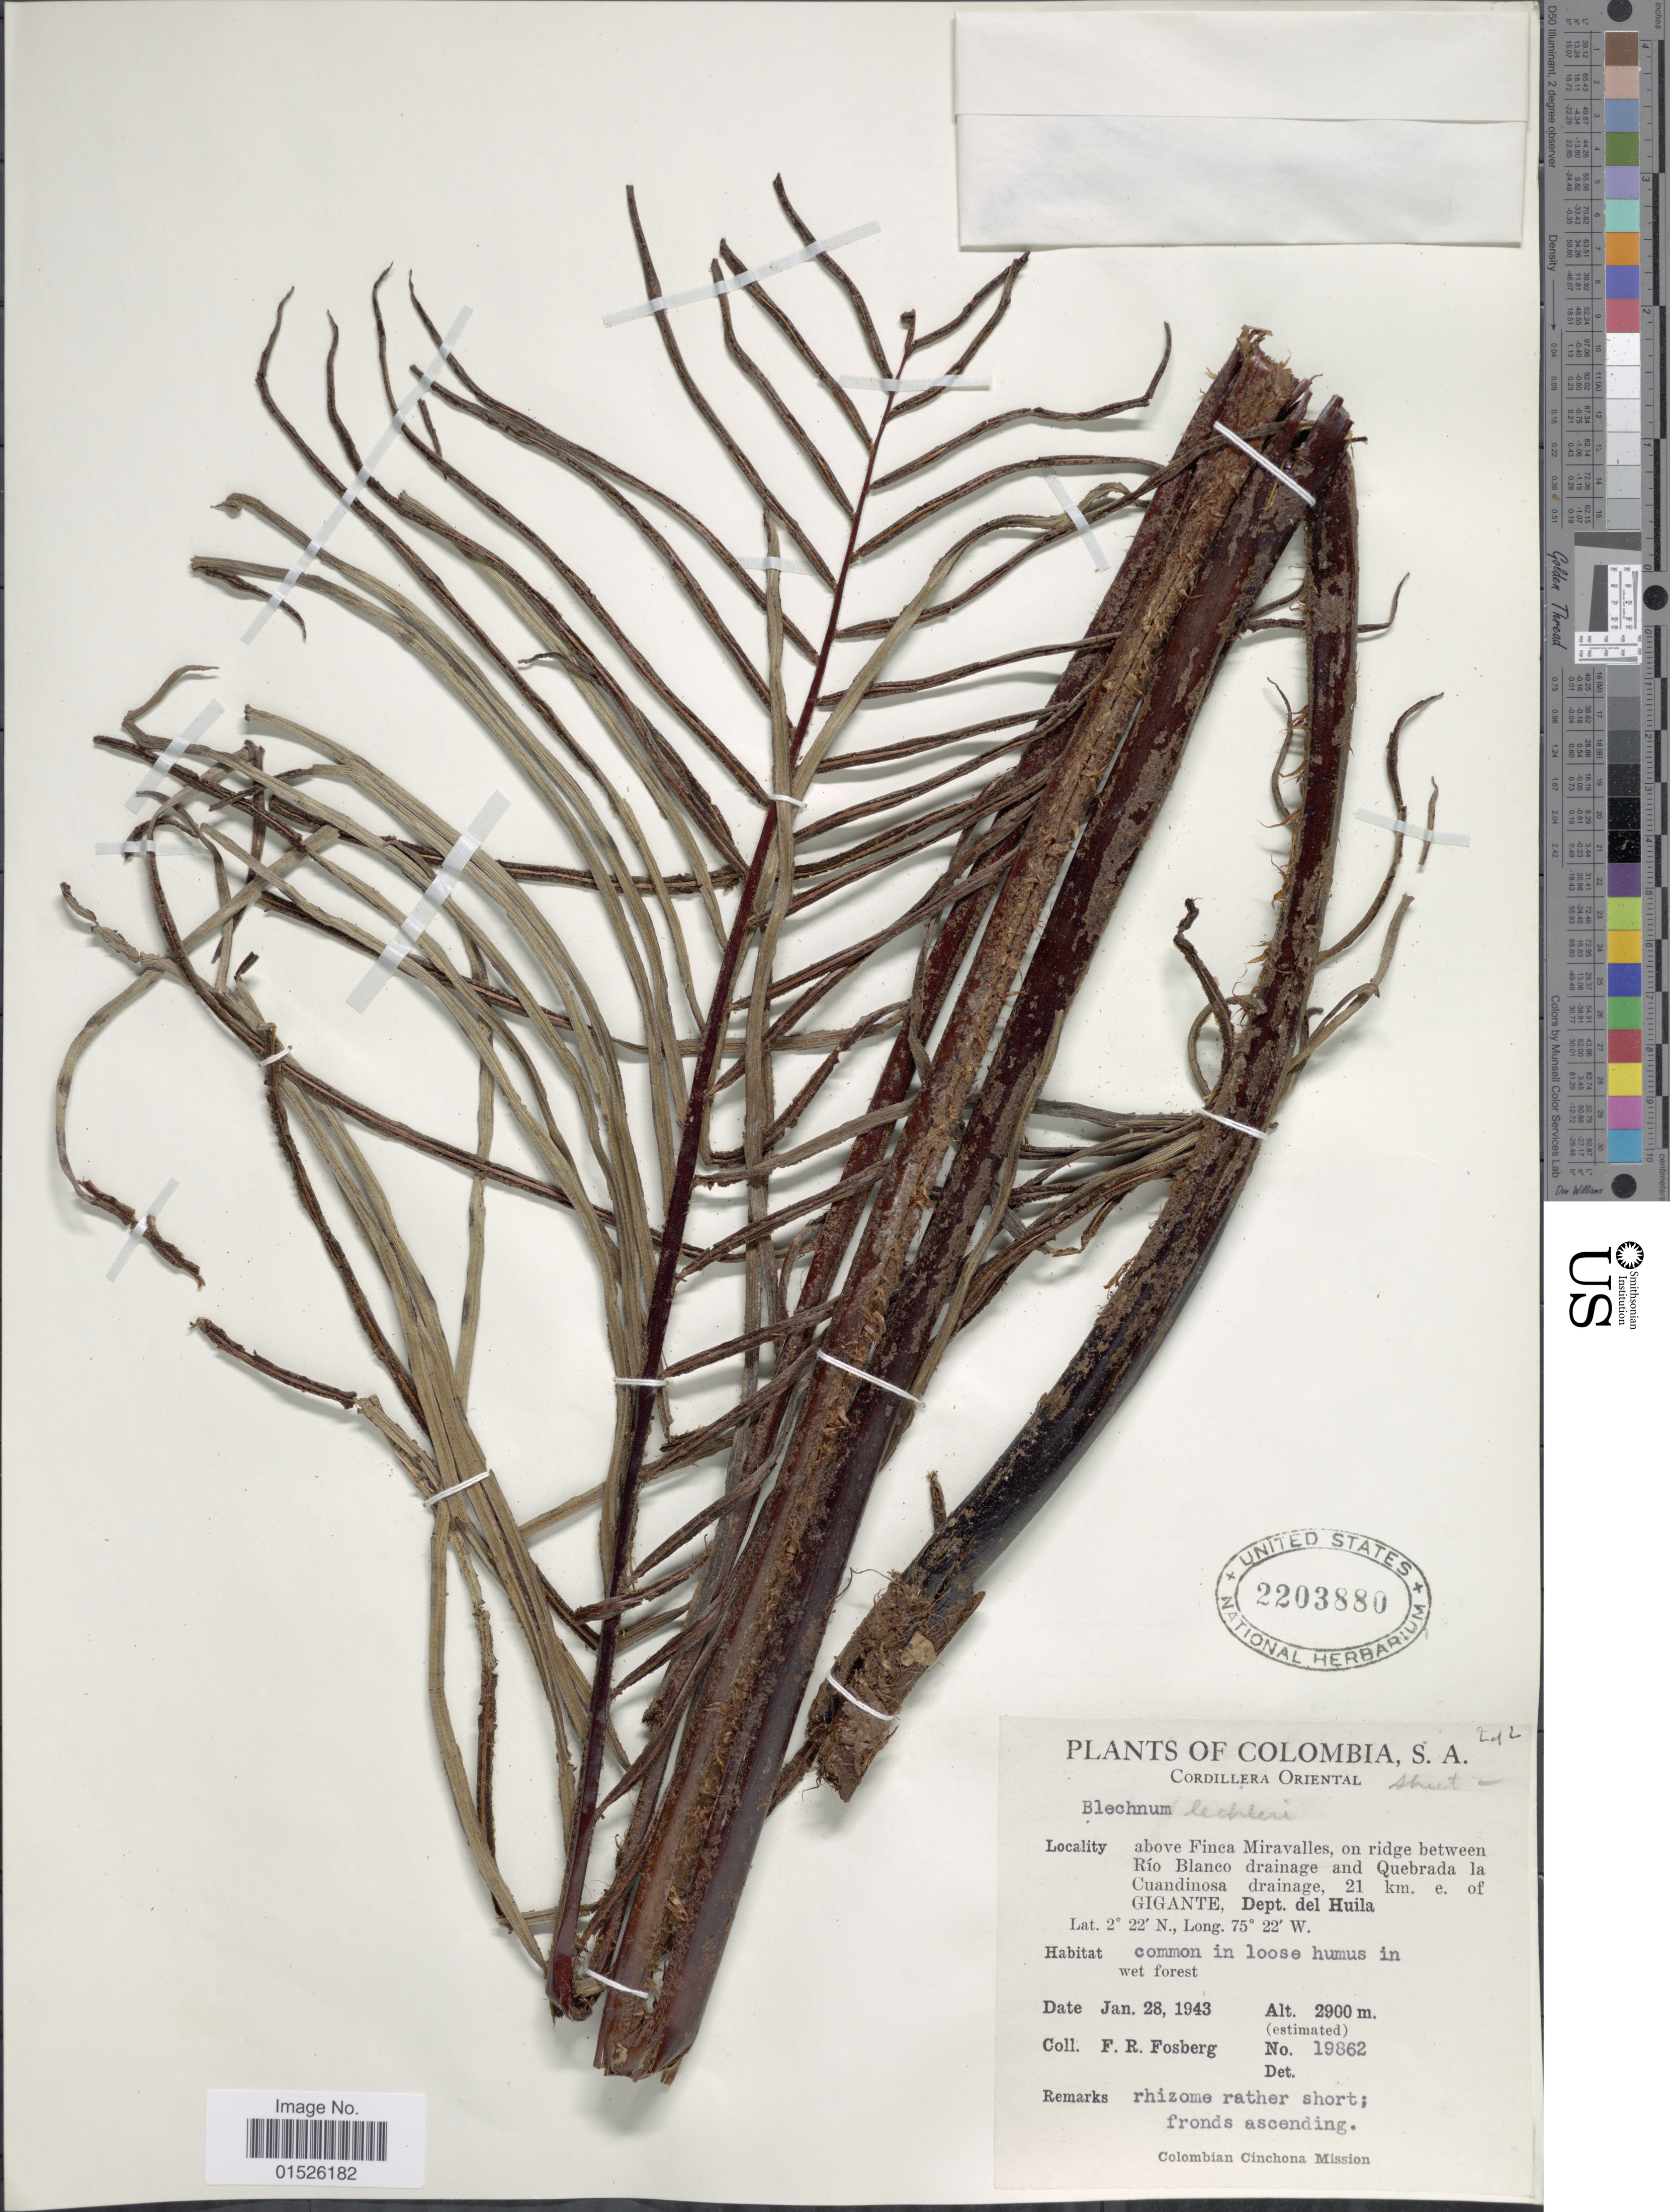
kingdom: Plantae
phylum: Tracheophyta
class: Polypodiopsida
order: Polypodiales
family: Blechnaceae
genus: Blechnum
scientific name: Blechnum lechleri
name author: Mett.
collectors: F. R. Fosberg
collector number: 19862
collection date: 1943-01-28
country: Colombia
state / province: Huila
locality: Colombia, S. A., Cordillera Oriental, above Finca Miravillas, on ridge between Rio Blanco drainage and Quebrada la Cuandinosa drainage, 21 km e. of GIGANTE, Dept. del Huila.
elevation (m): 2900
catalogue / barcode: US 2203880